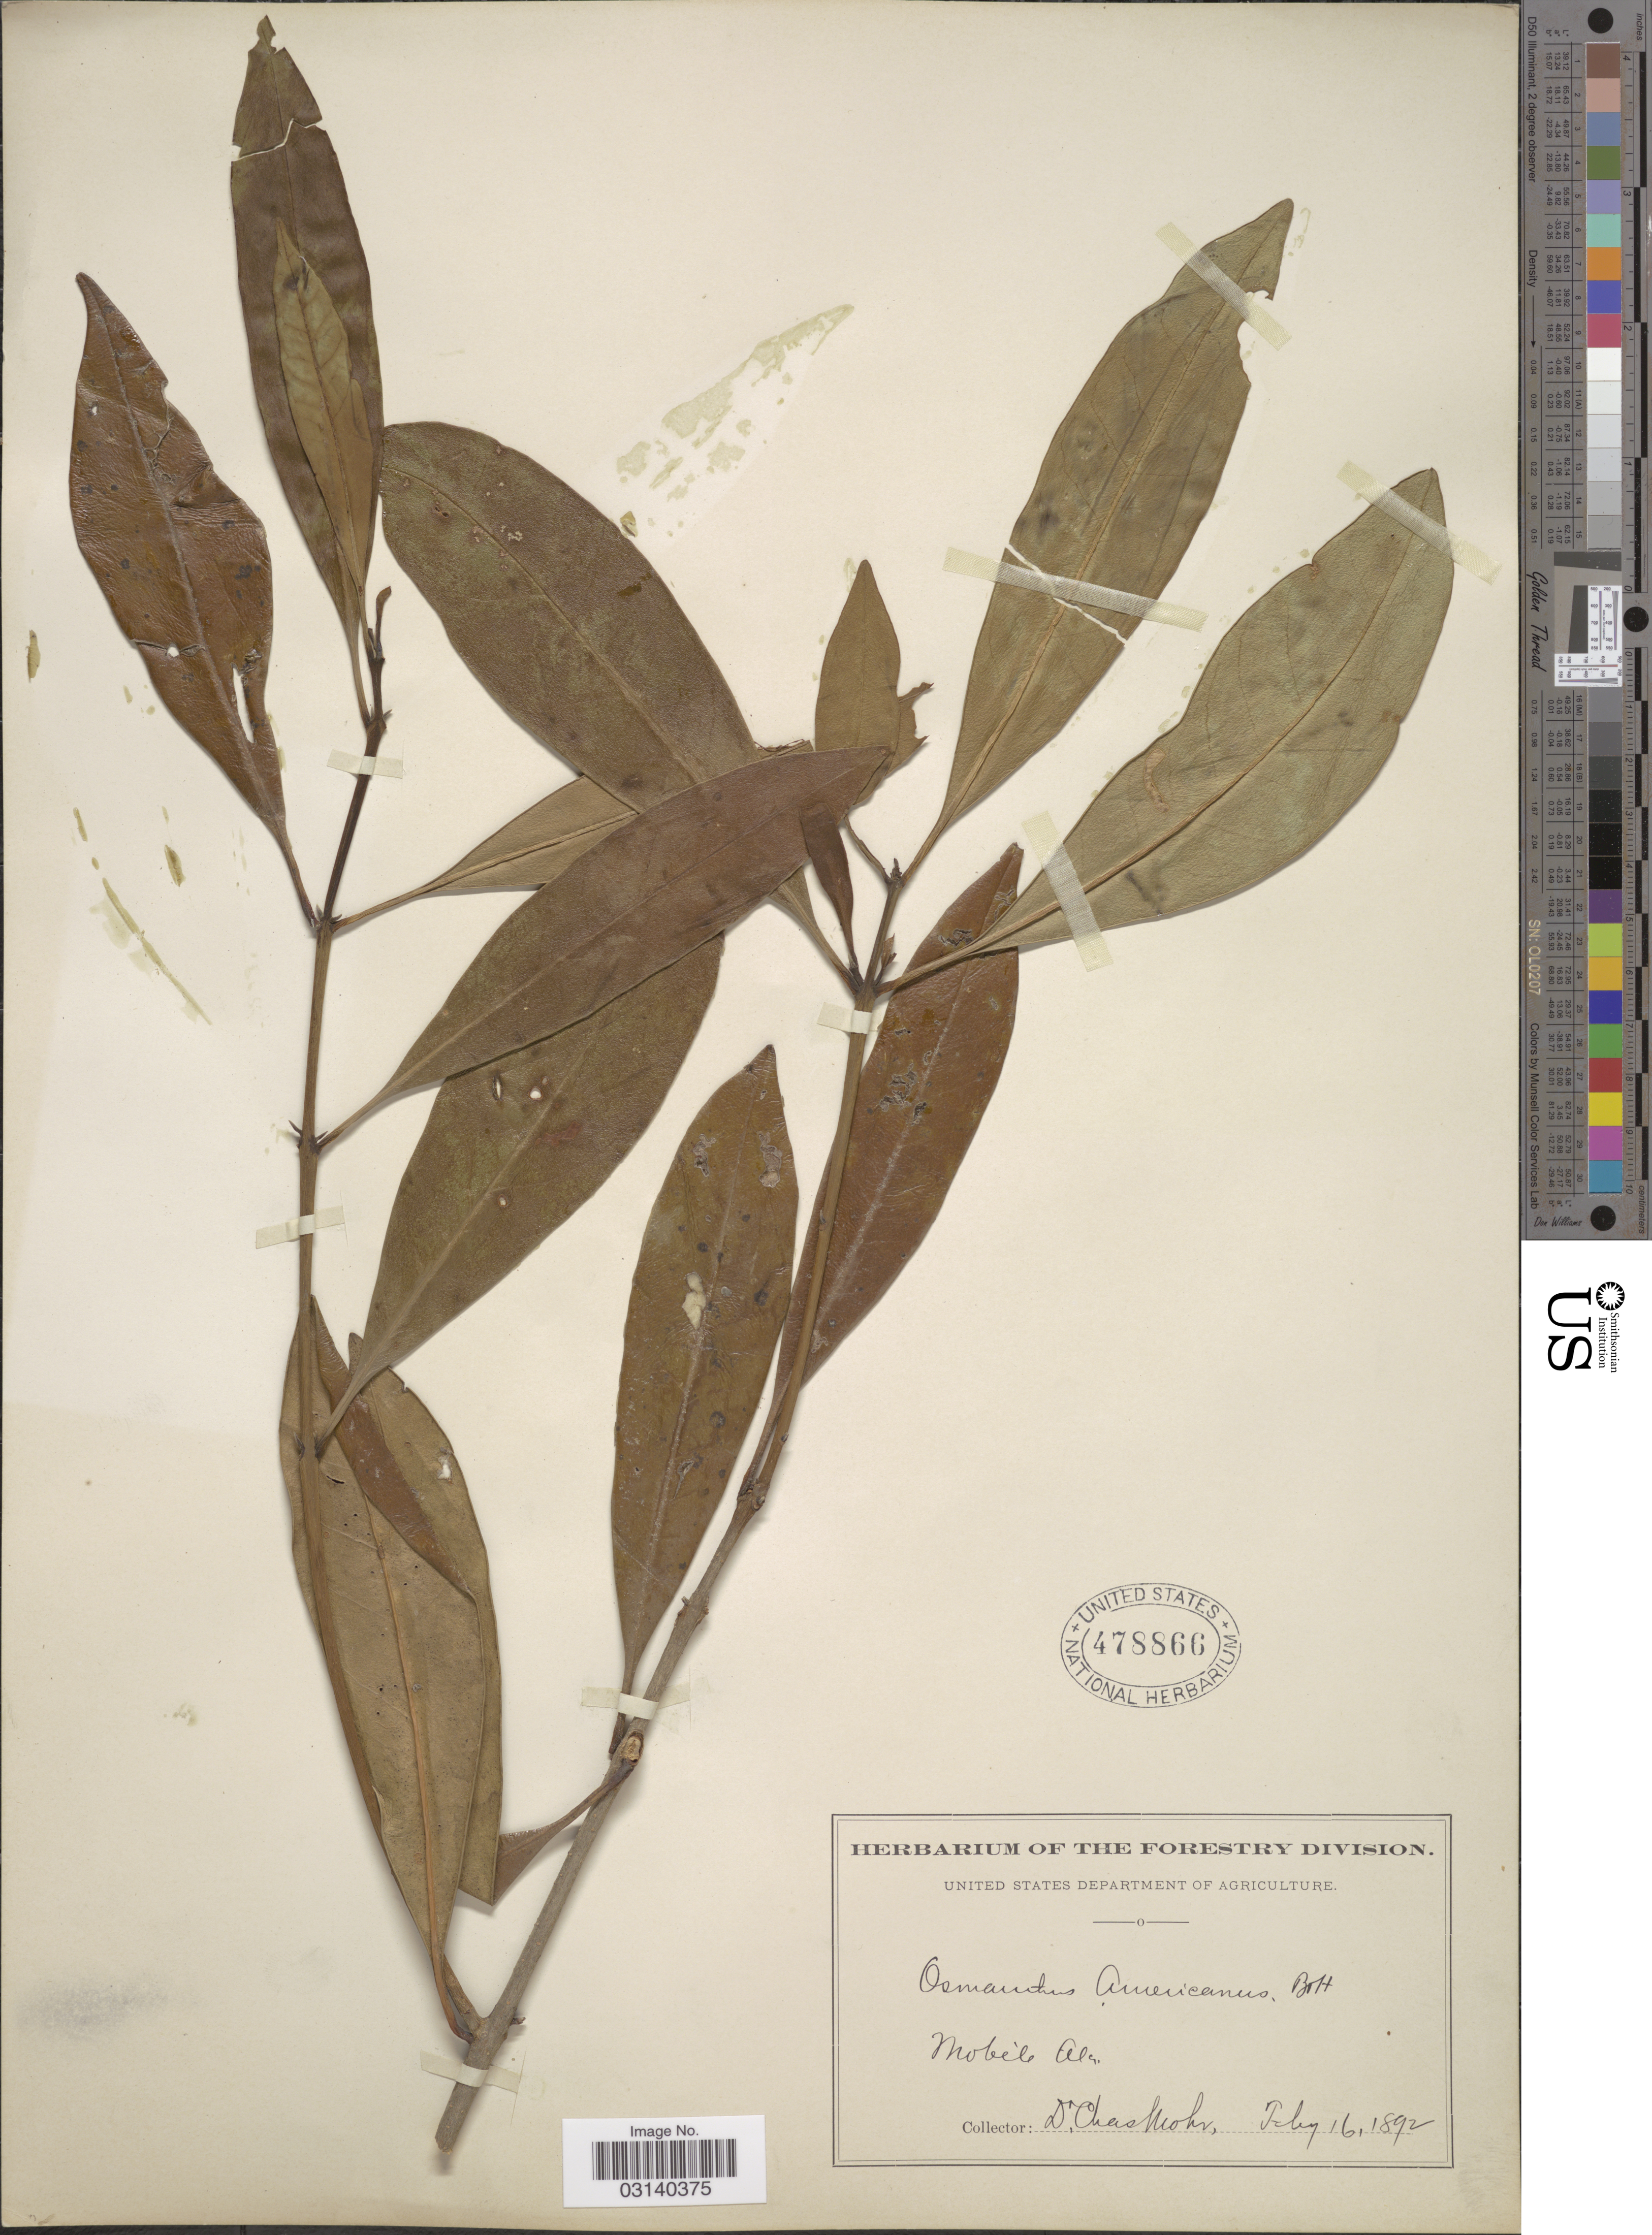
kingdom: Plantae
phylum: Tracheophyta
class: Magnoliopsida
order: Lamiales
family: Oleaceae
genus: Osmanthus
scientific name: Osmanthus americanus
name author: (L.) A. Gray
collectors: Mohr, C. T. (herbarium)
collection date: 1892-02-16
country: United States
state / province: Alabama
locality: Mobile Ala.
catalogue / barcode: US 478866